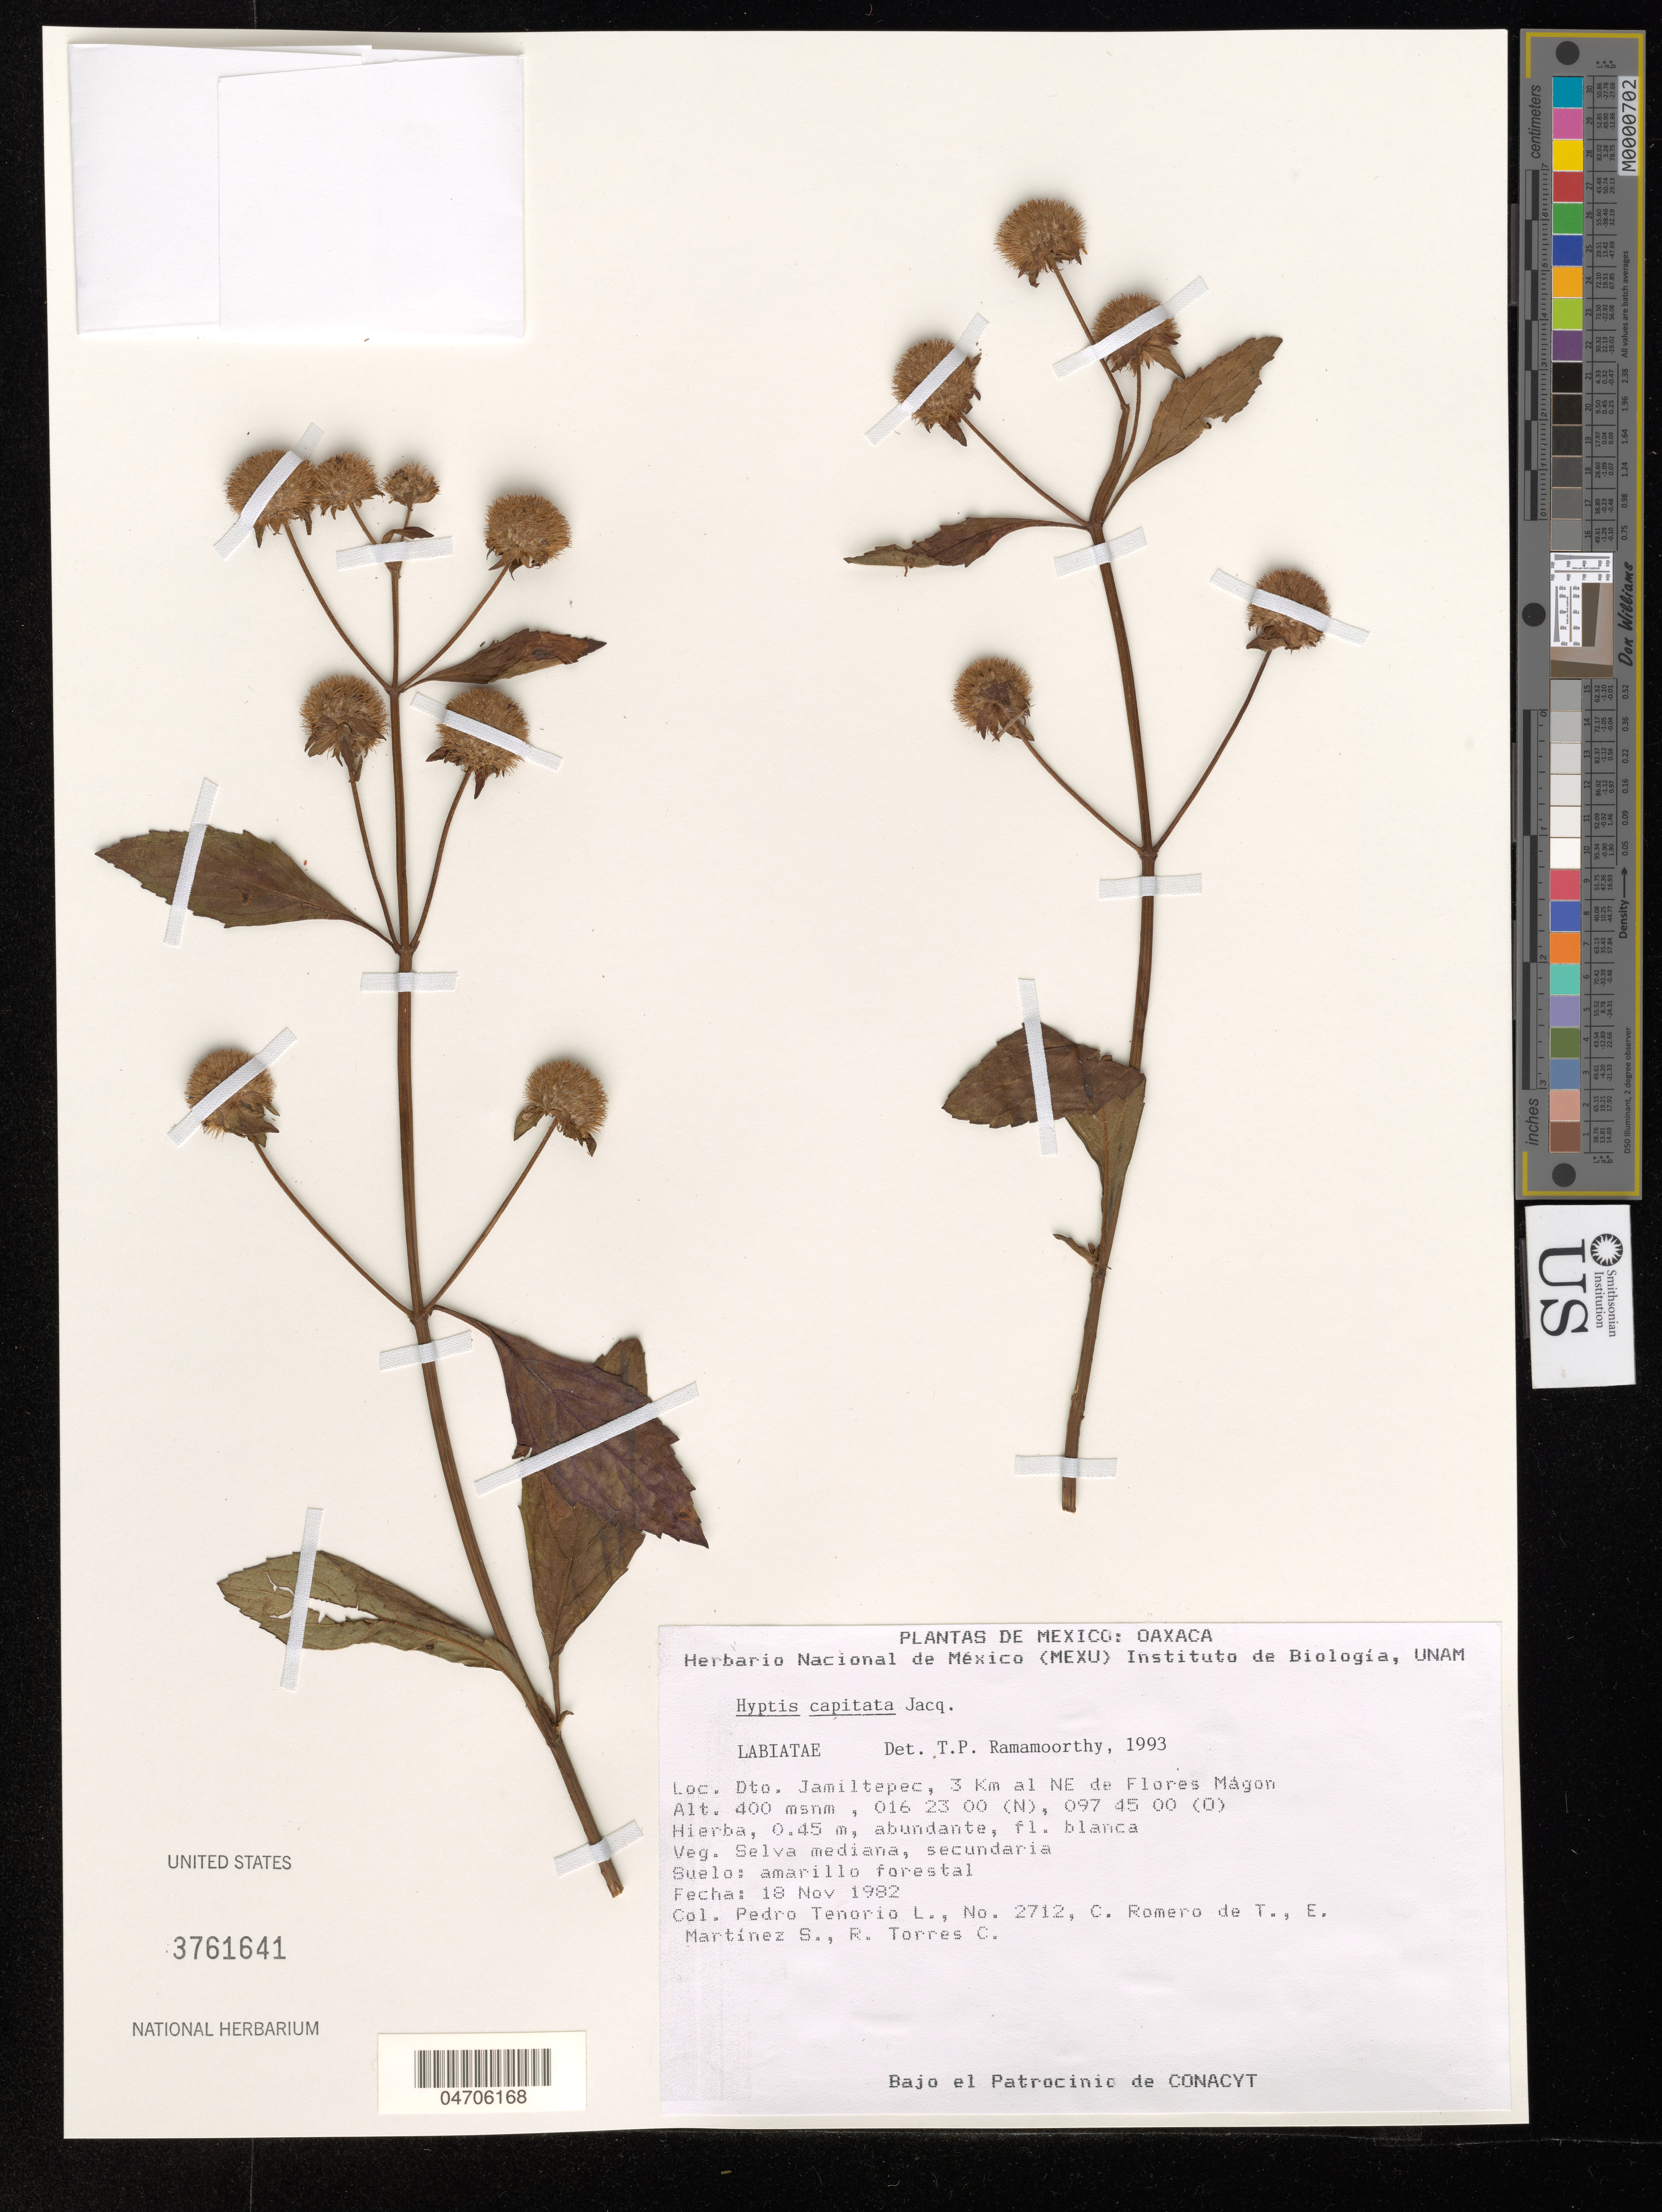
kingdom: Plantae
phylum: Tracheophyta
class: Magnoliopsida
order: Lamiales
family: Lamiaceae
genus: Hyptis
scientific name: Hyptis capitata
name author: Jacq.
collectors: P. Tenorio L., C. Romero de T., E. Martínez S. & R. Torres C.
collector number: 2712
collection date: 1982-11-18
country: Mexico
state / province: Oaxaca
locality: Dto. Jamiltepec, 3 Km al NE de Flores Mágon.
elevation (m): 400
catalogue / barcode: US 3761641